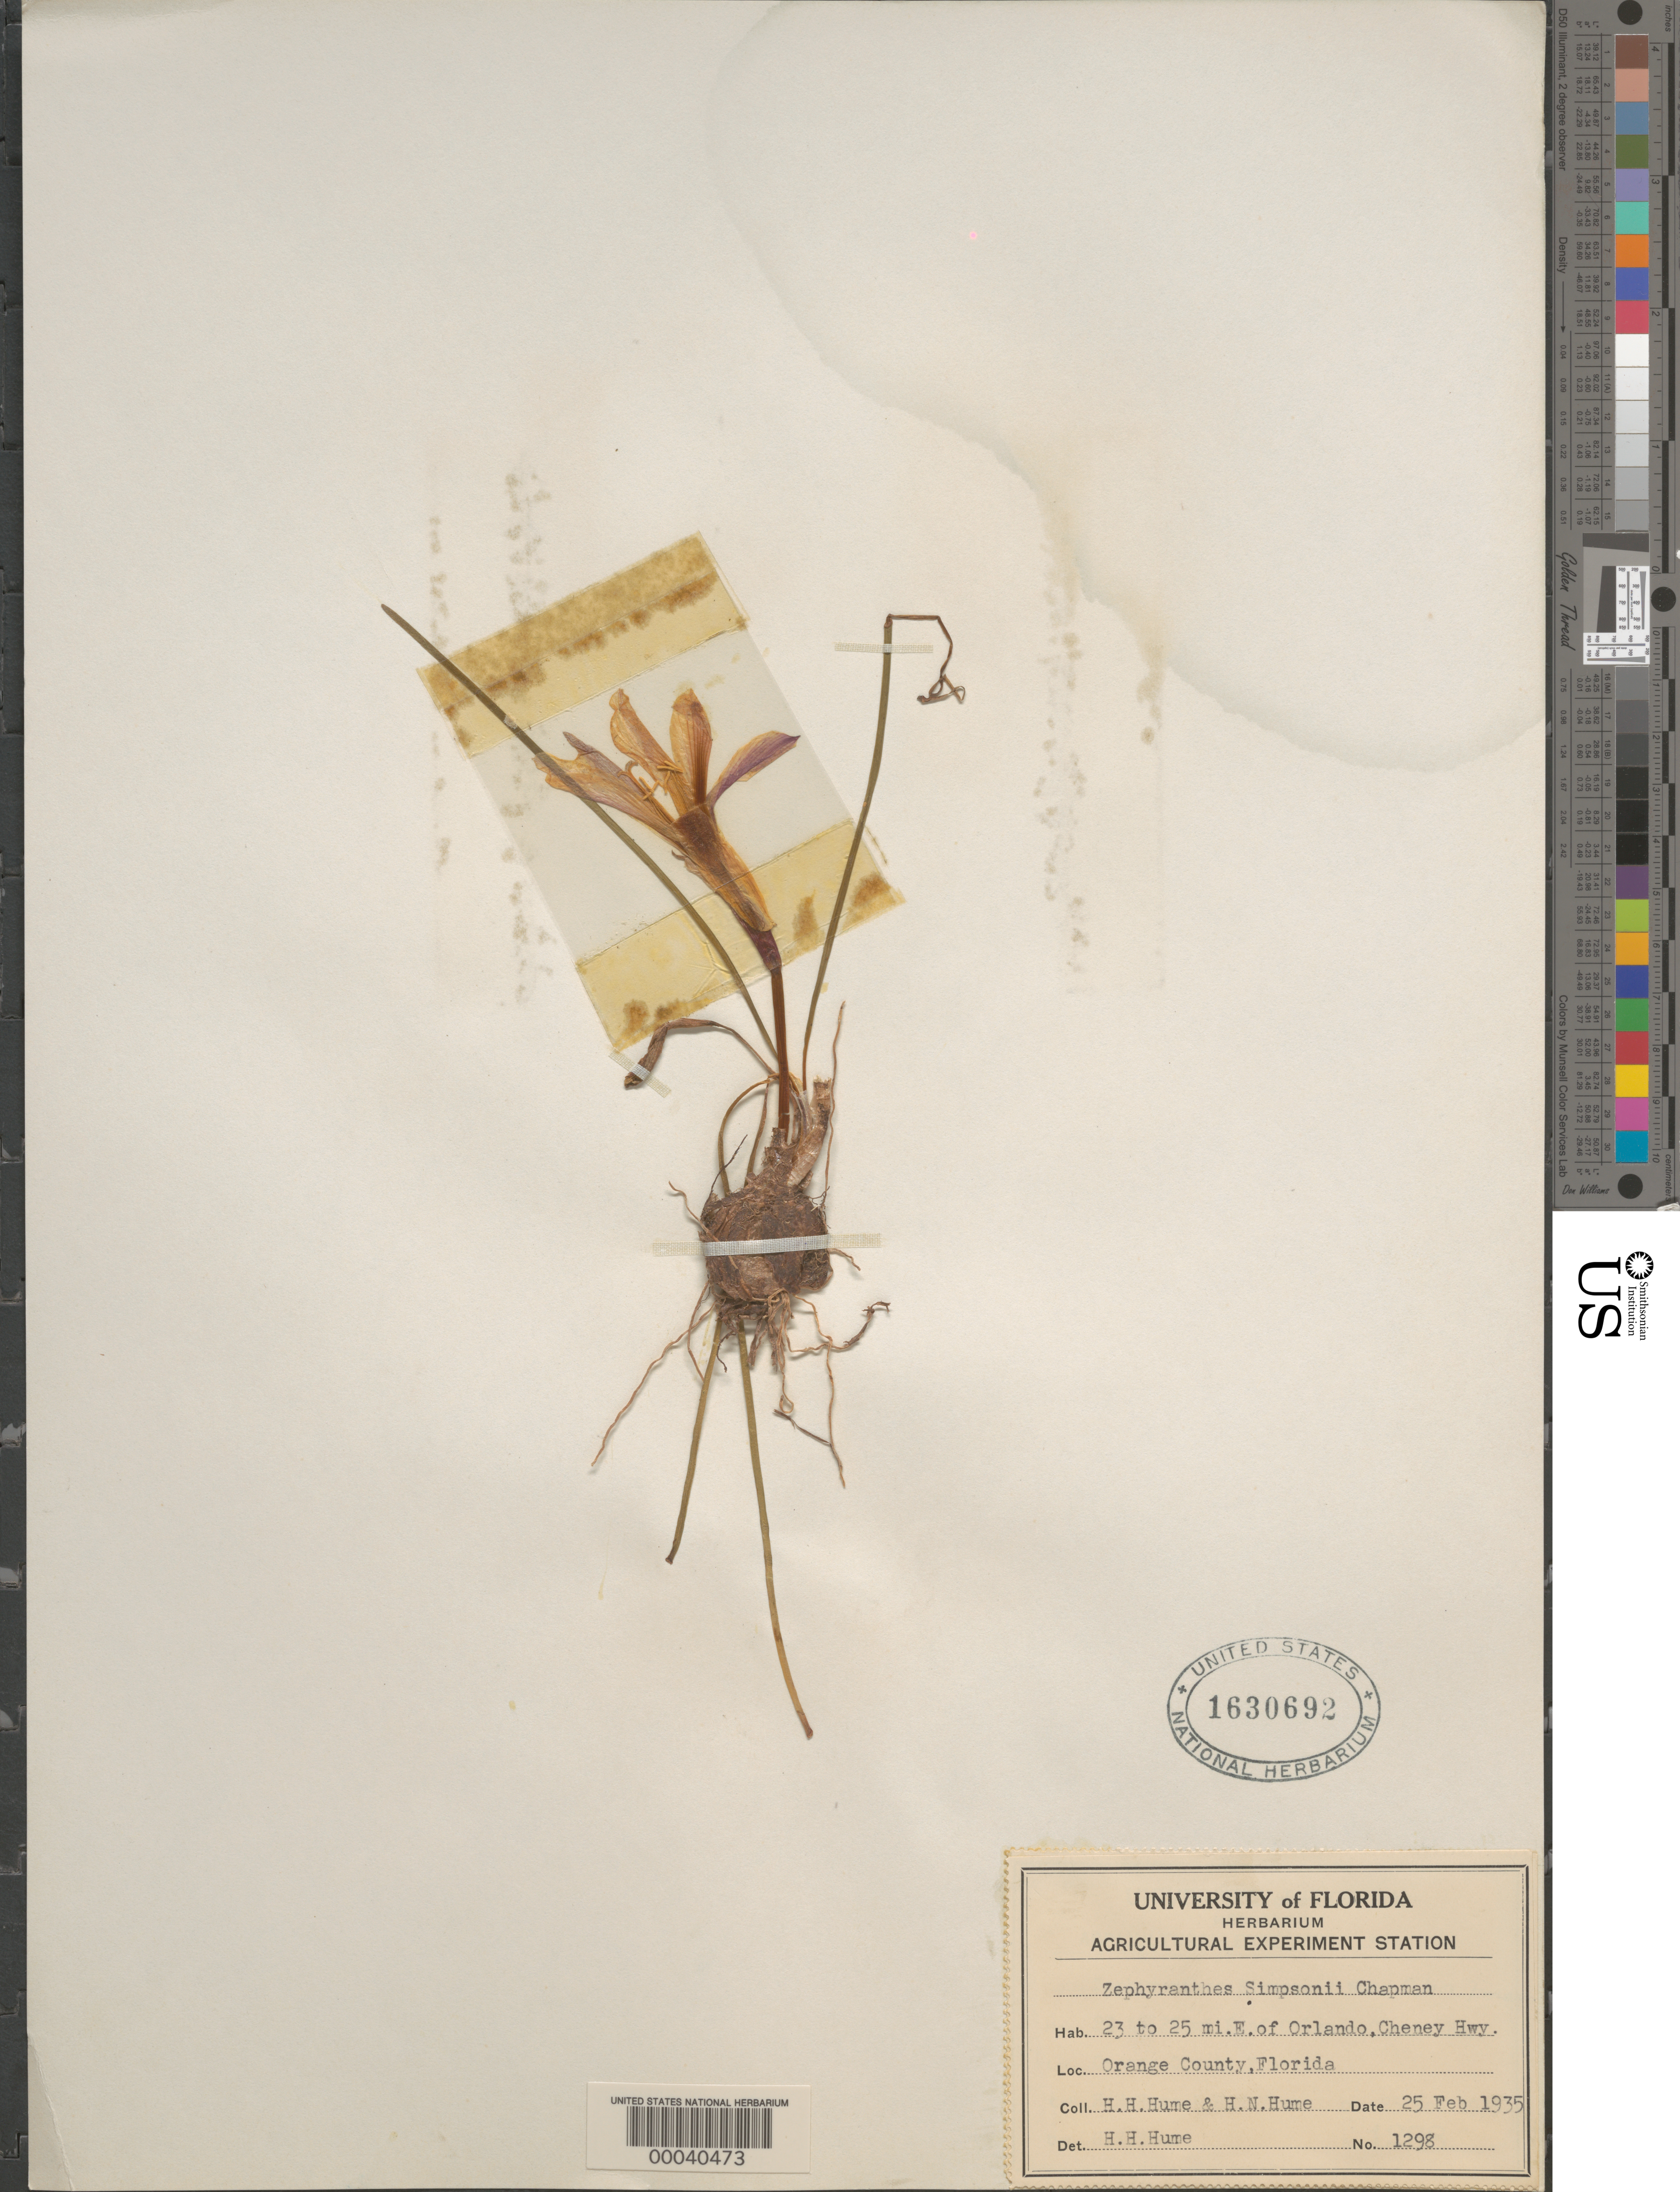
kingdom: Plantae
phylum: Tracheophyta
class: Liliopsida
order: Asparagales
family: Amaryllidaceae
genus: Zephyranthes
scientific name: Zephyranthes simpsonii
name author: Chapm.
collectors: H. Hume & H. Hume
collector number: Univ Of Fl Herb 1298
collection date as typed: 25 Feb 1935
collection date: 1935-02-25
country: United States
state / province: Florida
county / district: Orange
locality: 23 to 25 mi. e of orlando along cheney hwy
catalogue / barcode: US 1630692